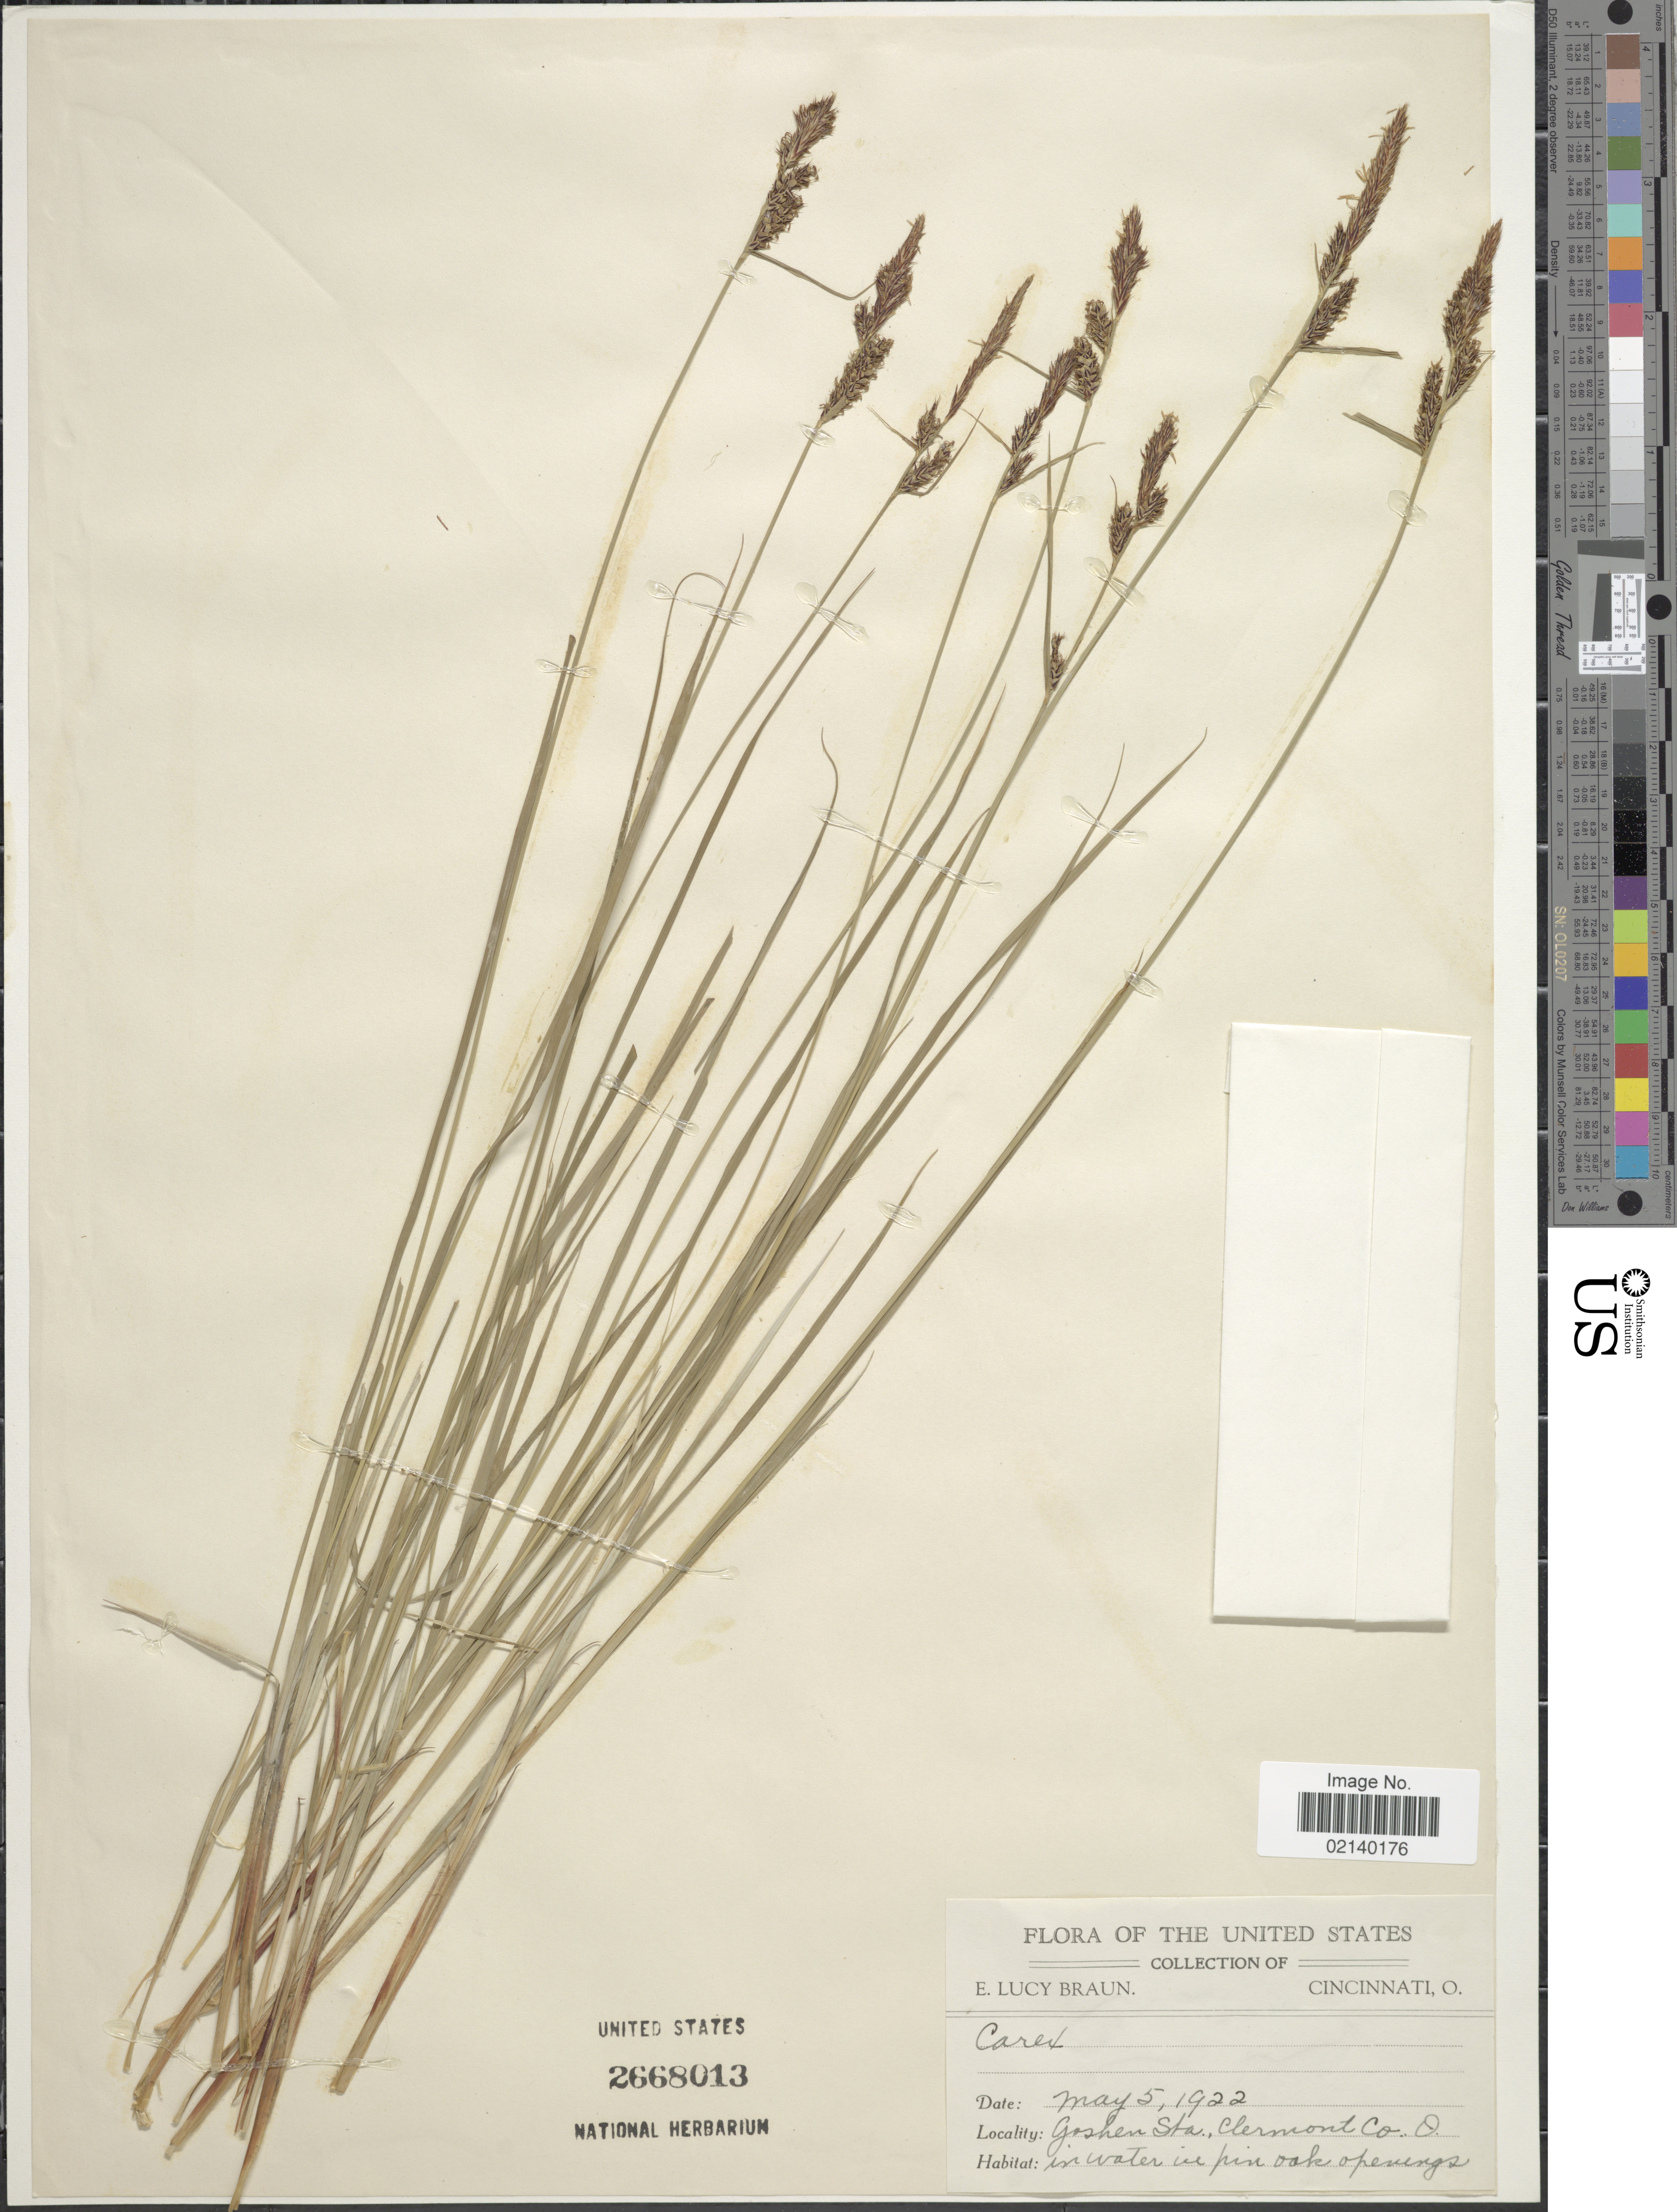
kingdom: Plantae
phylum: Tracheophyta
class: Liliopsida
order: Poales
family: Cyperaceae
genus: Carex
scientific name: Carex buxbaumii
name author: Wahlenb.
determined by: Strong, Mark T., (BOT), Smithsonian Institution - National Museum of Natural History (UNITED STATES)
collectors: E. L. Braun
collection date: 1922-05-05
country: United States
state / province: Ohio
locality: Goshen Sta., Clermont Co.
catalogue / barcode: US 2668013